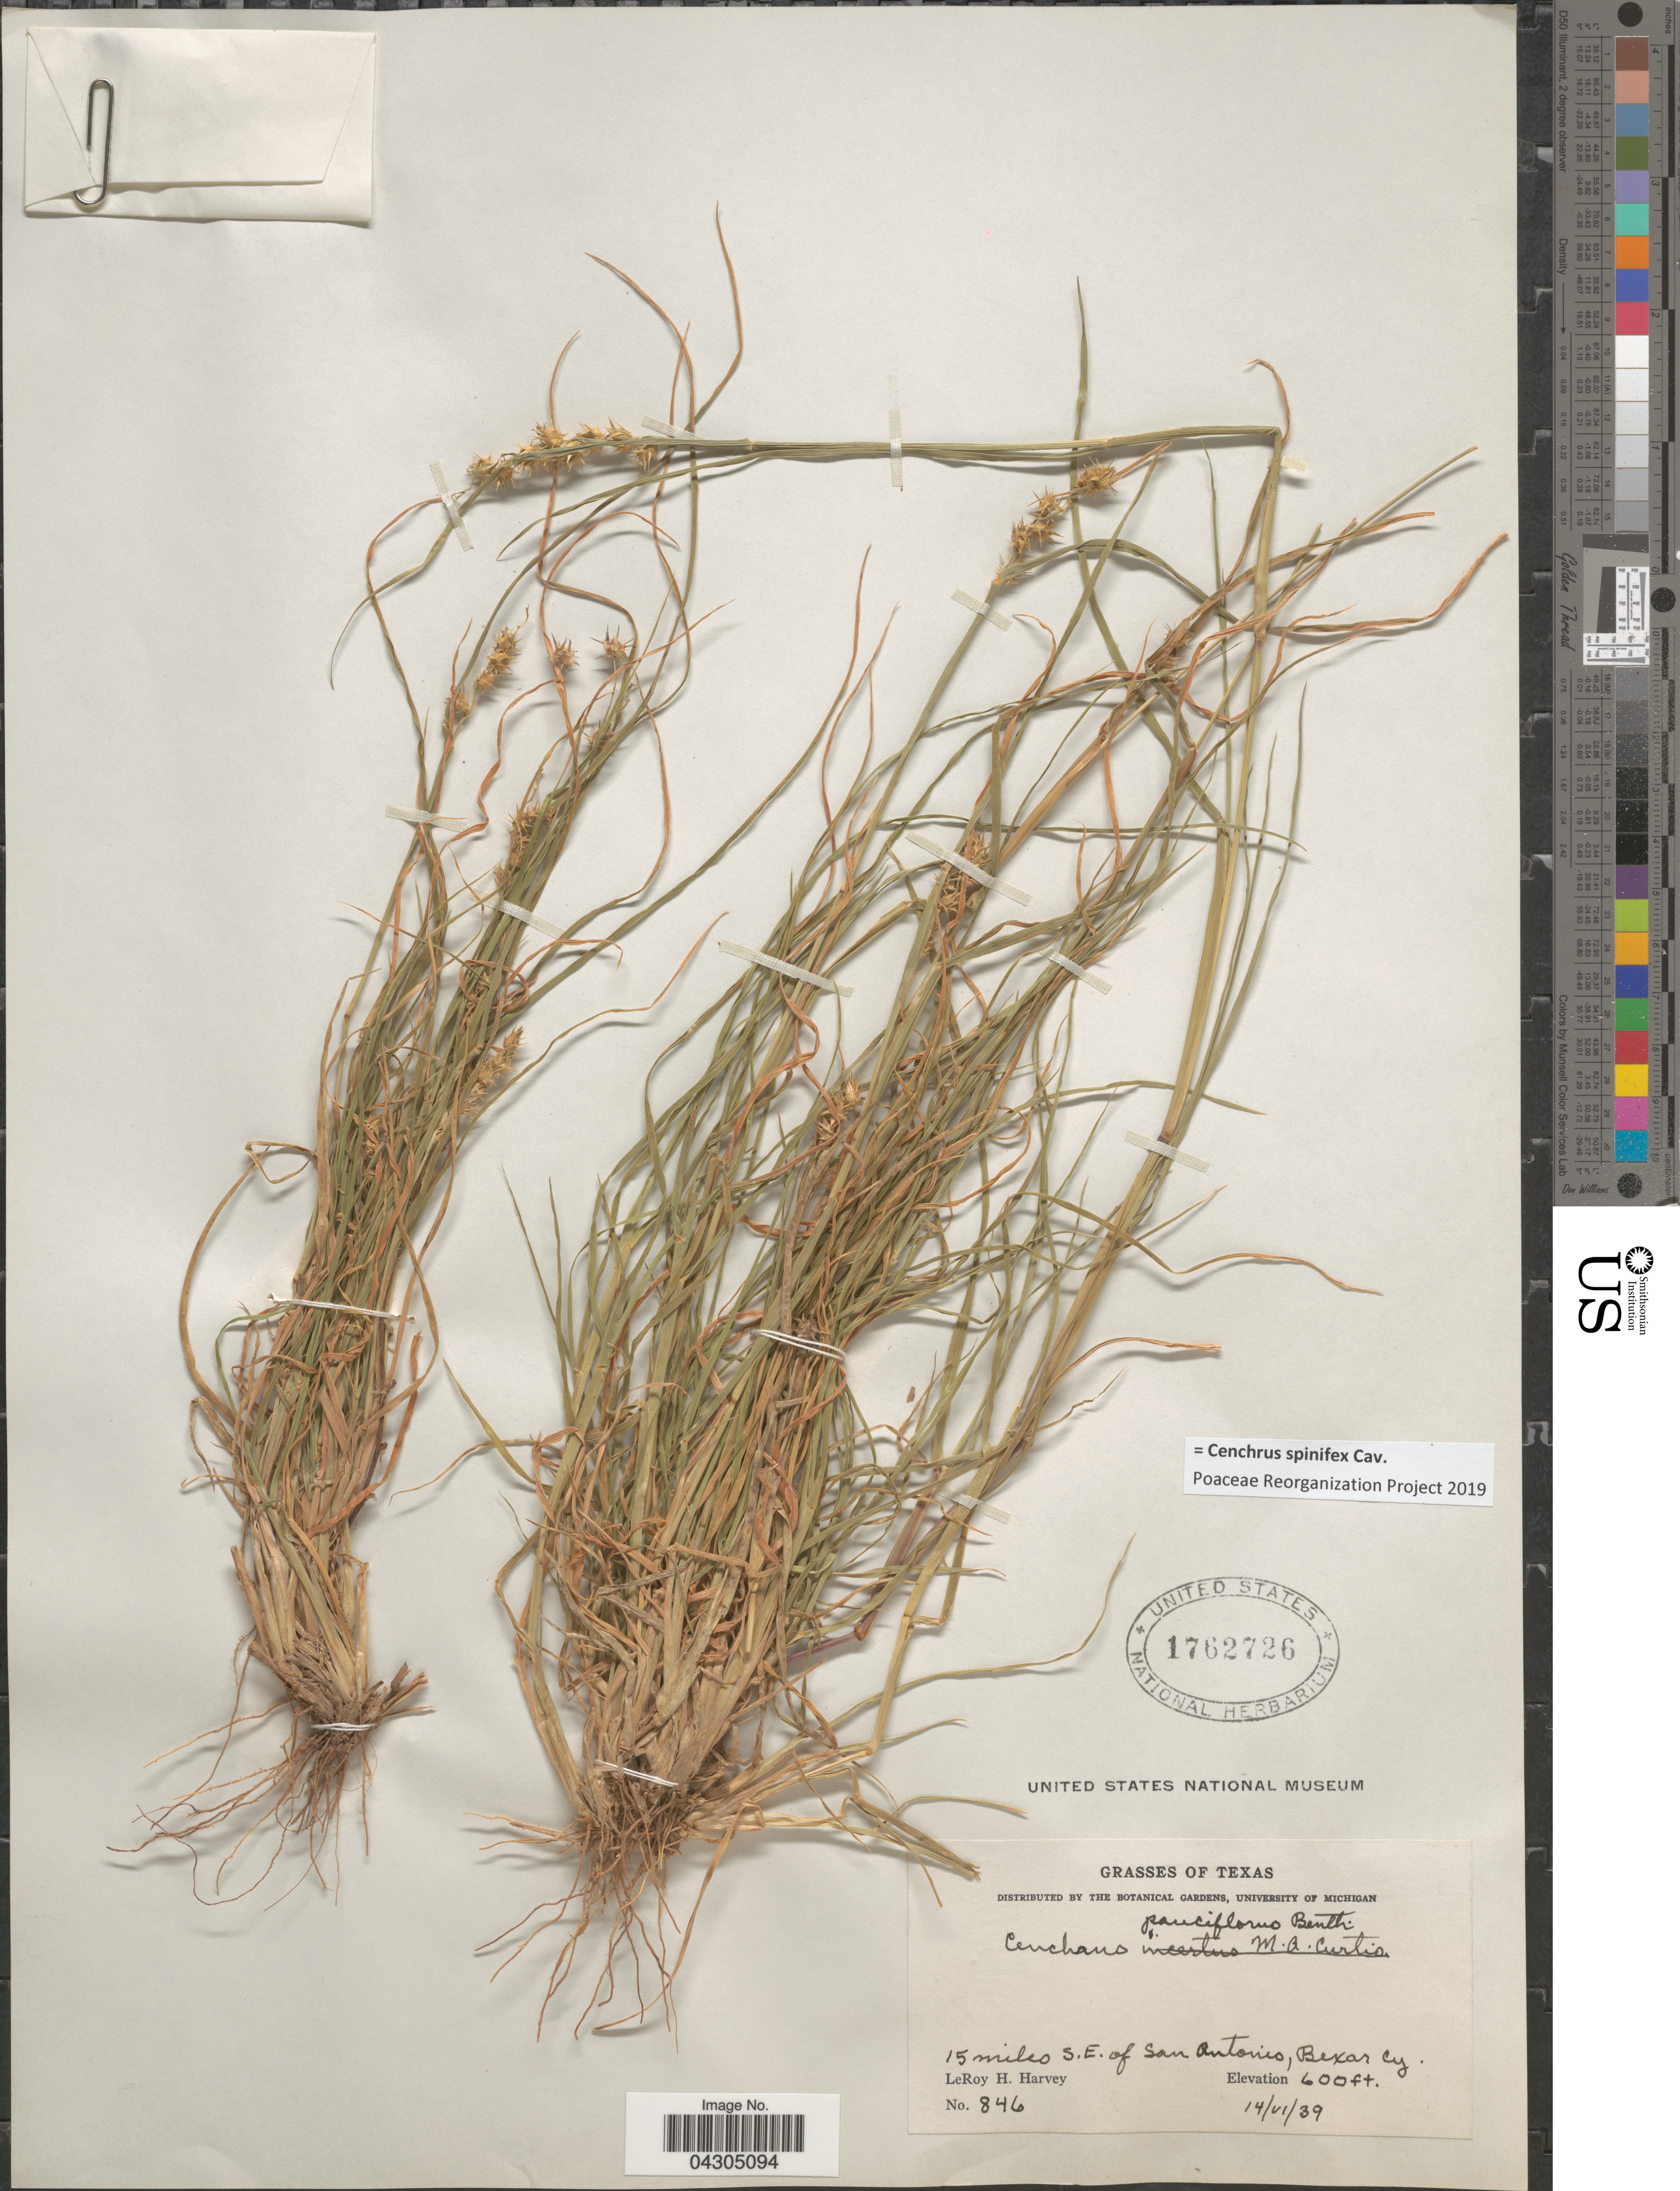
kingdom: Plantae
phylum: Tracheophyta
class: Liliopsida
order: Poales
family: Poaceae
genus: Cenchrus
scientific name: Cenchrus spinifex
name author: Cav.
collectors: L. H. Harvey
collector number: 846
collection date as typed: Transcribed d/m/y: 14/6/39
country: United States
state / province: Texas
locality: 15 miles S. E. of San Antonio, Bexar Cy.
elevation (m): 183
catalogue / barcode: US 1762726